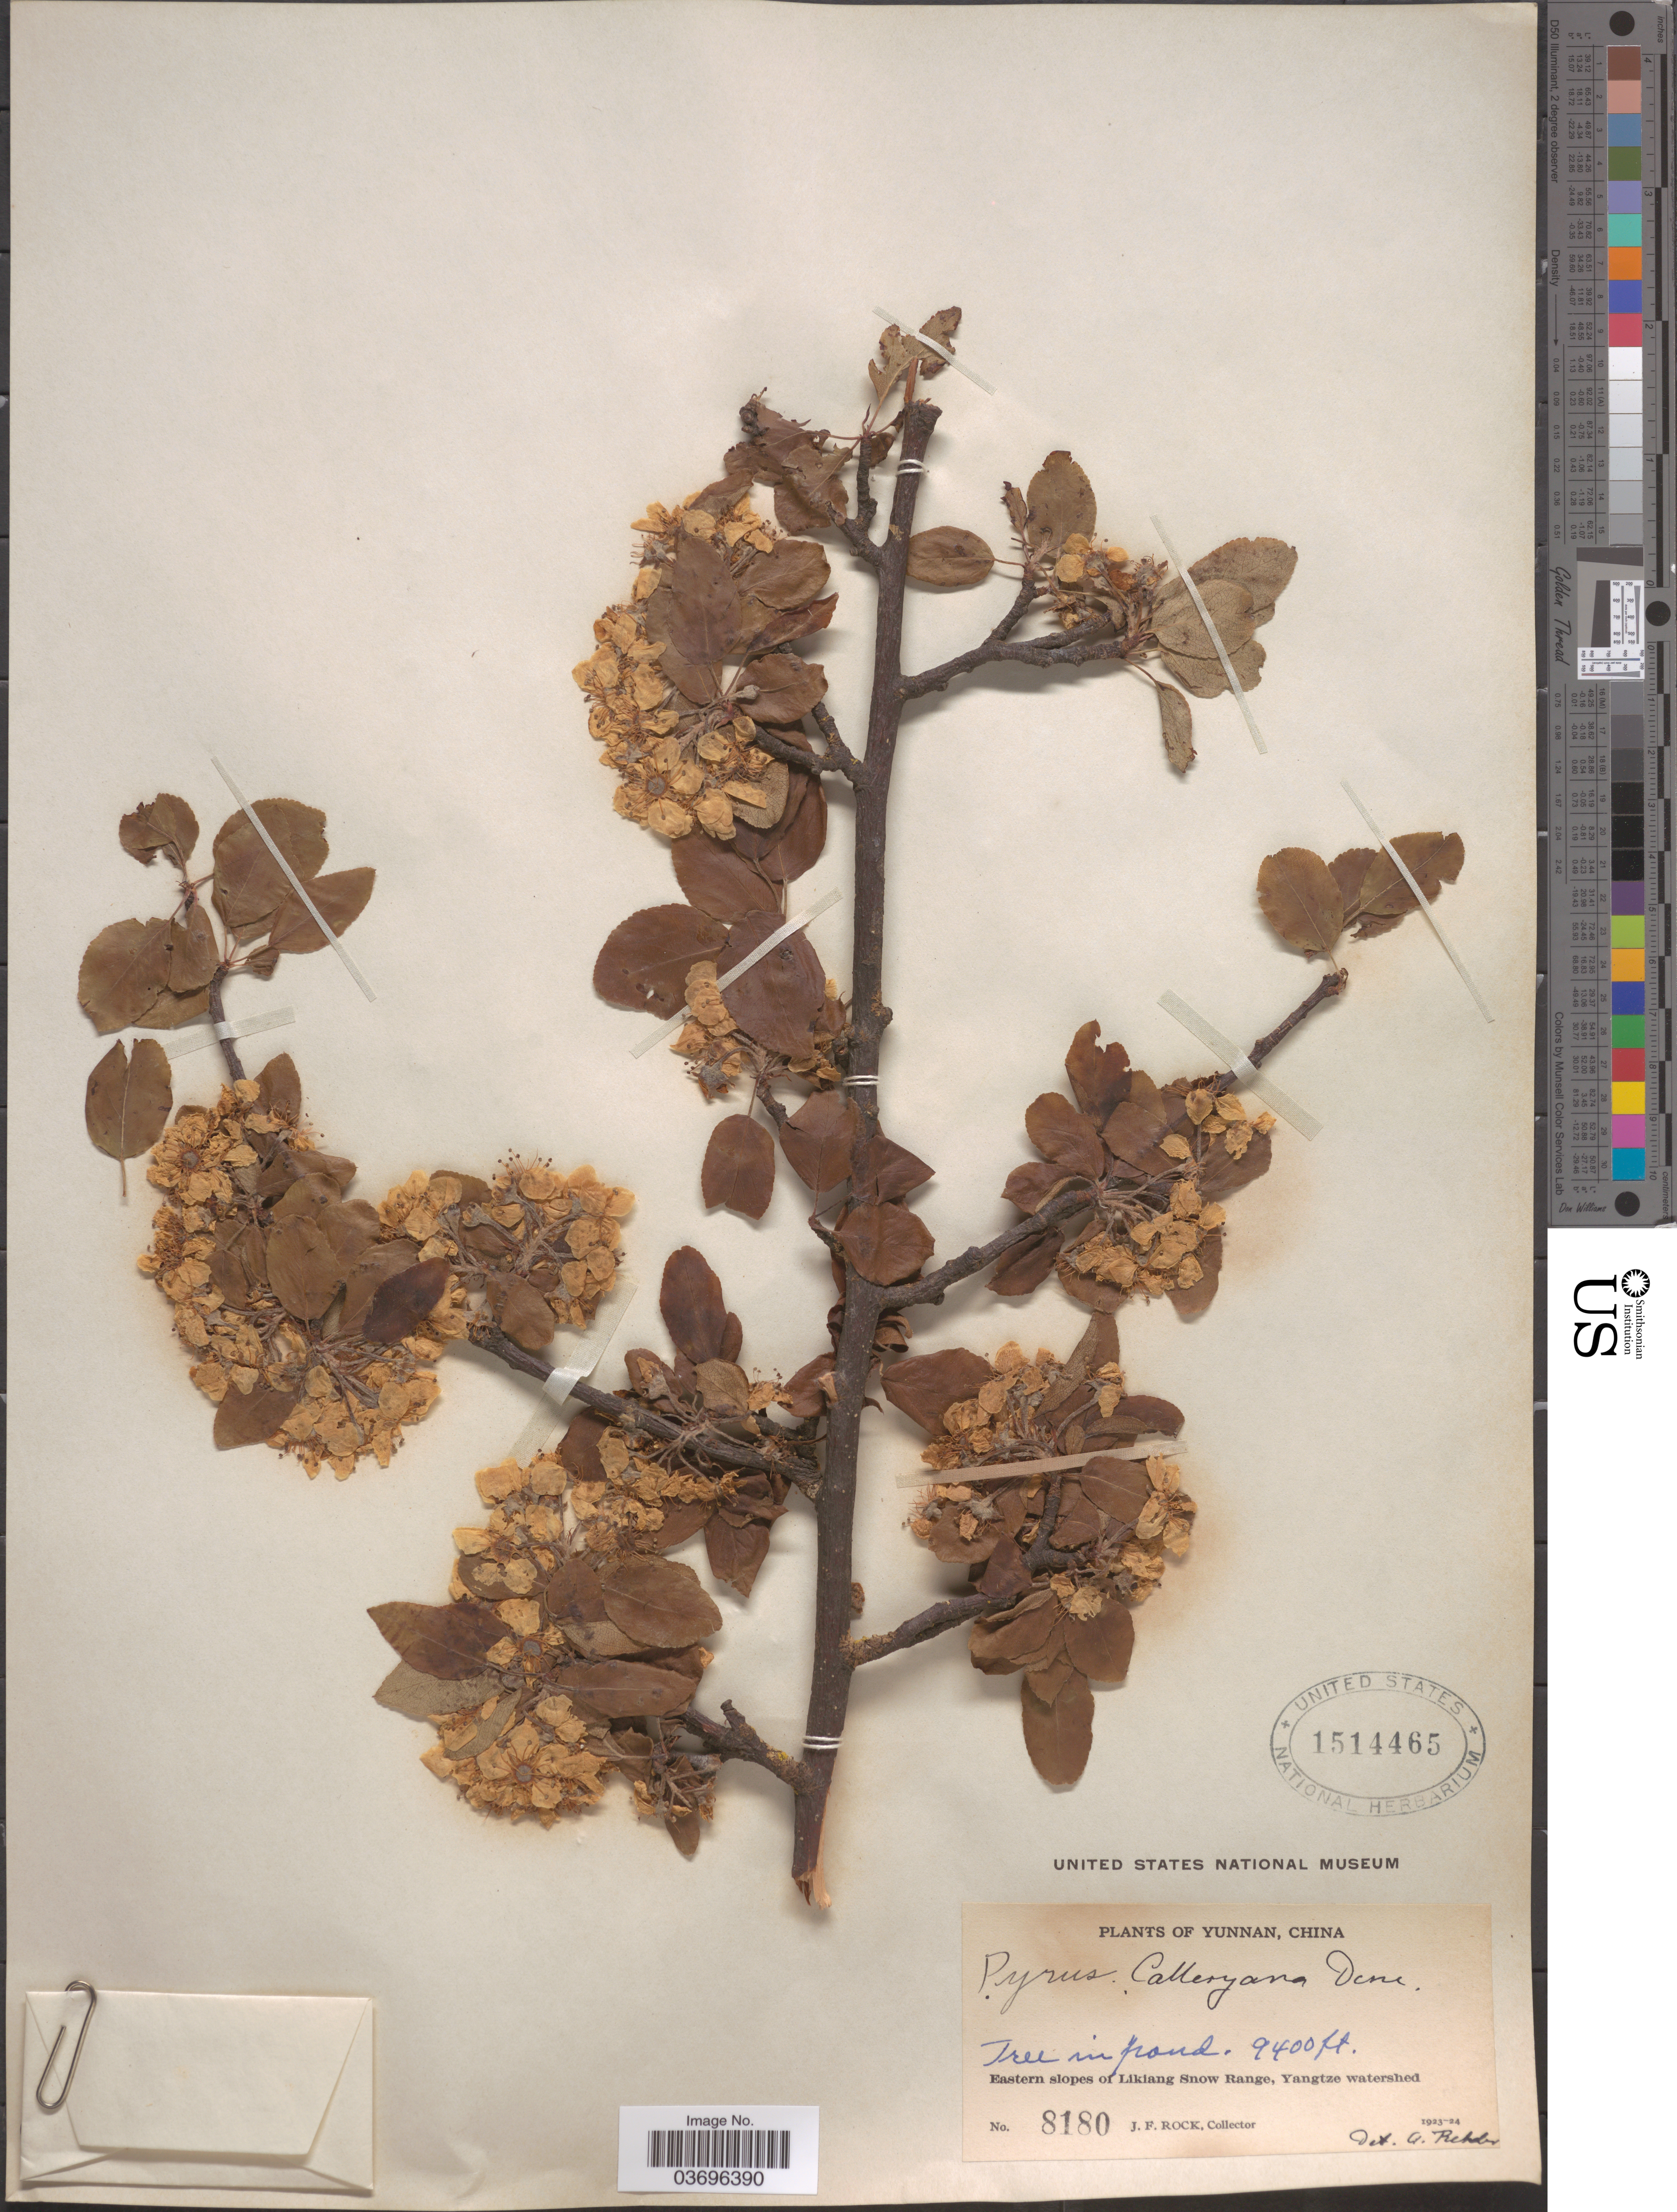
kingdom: Plantae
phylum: Tracheophyta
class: Magnoliopsida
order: Rosales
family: Rosaceae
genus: Pyrus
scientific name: Pyrus calleryana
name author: Decne.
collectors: J. Rock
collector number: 8180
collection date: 1923/1924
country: China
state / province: Yunnan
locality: Eastern slopes of Likiang Snow Range, Yangtze watershed.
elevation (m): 2865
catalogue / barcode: US 1514465